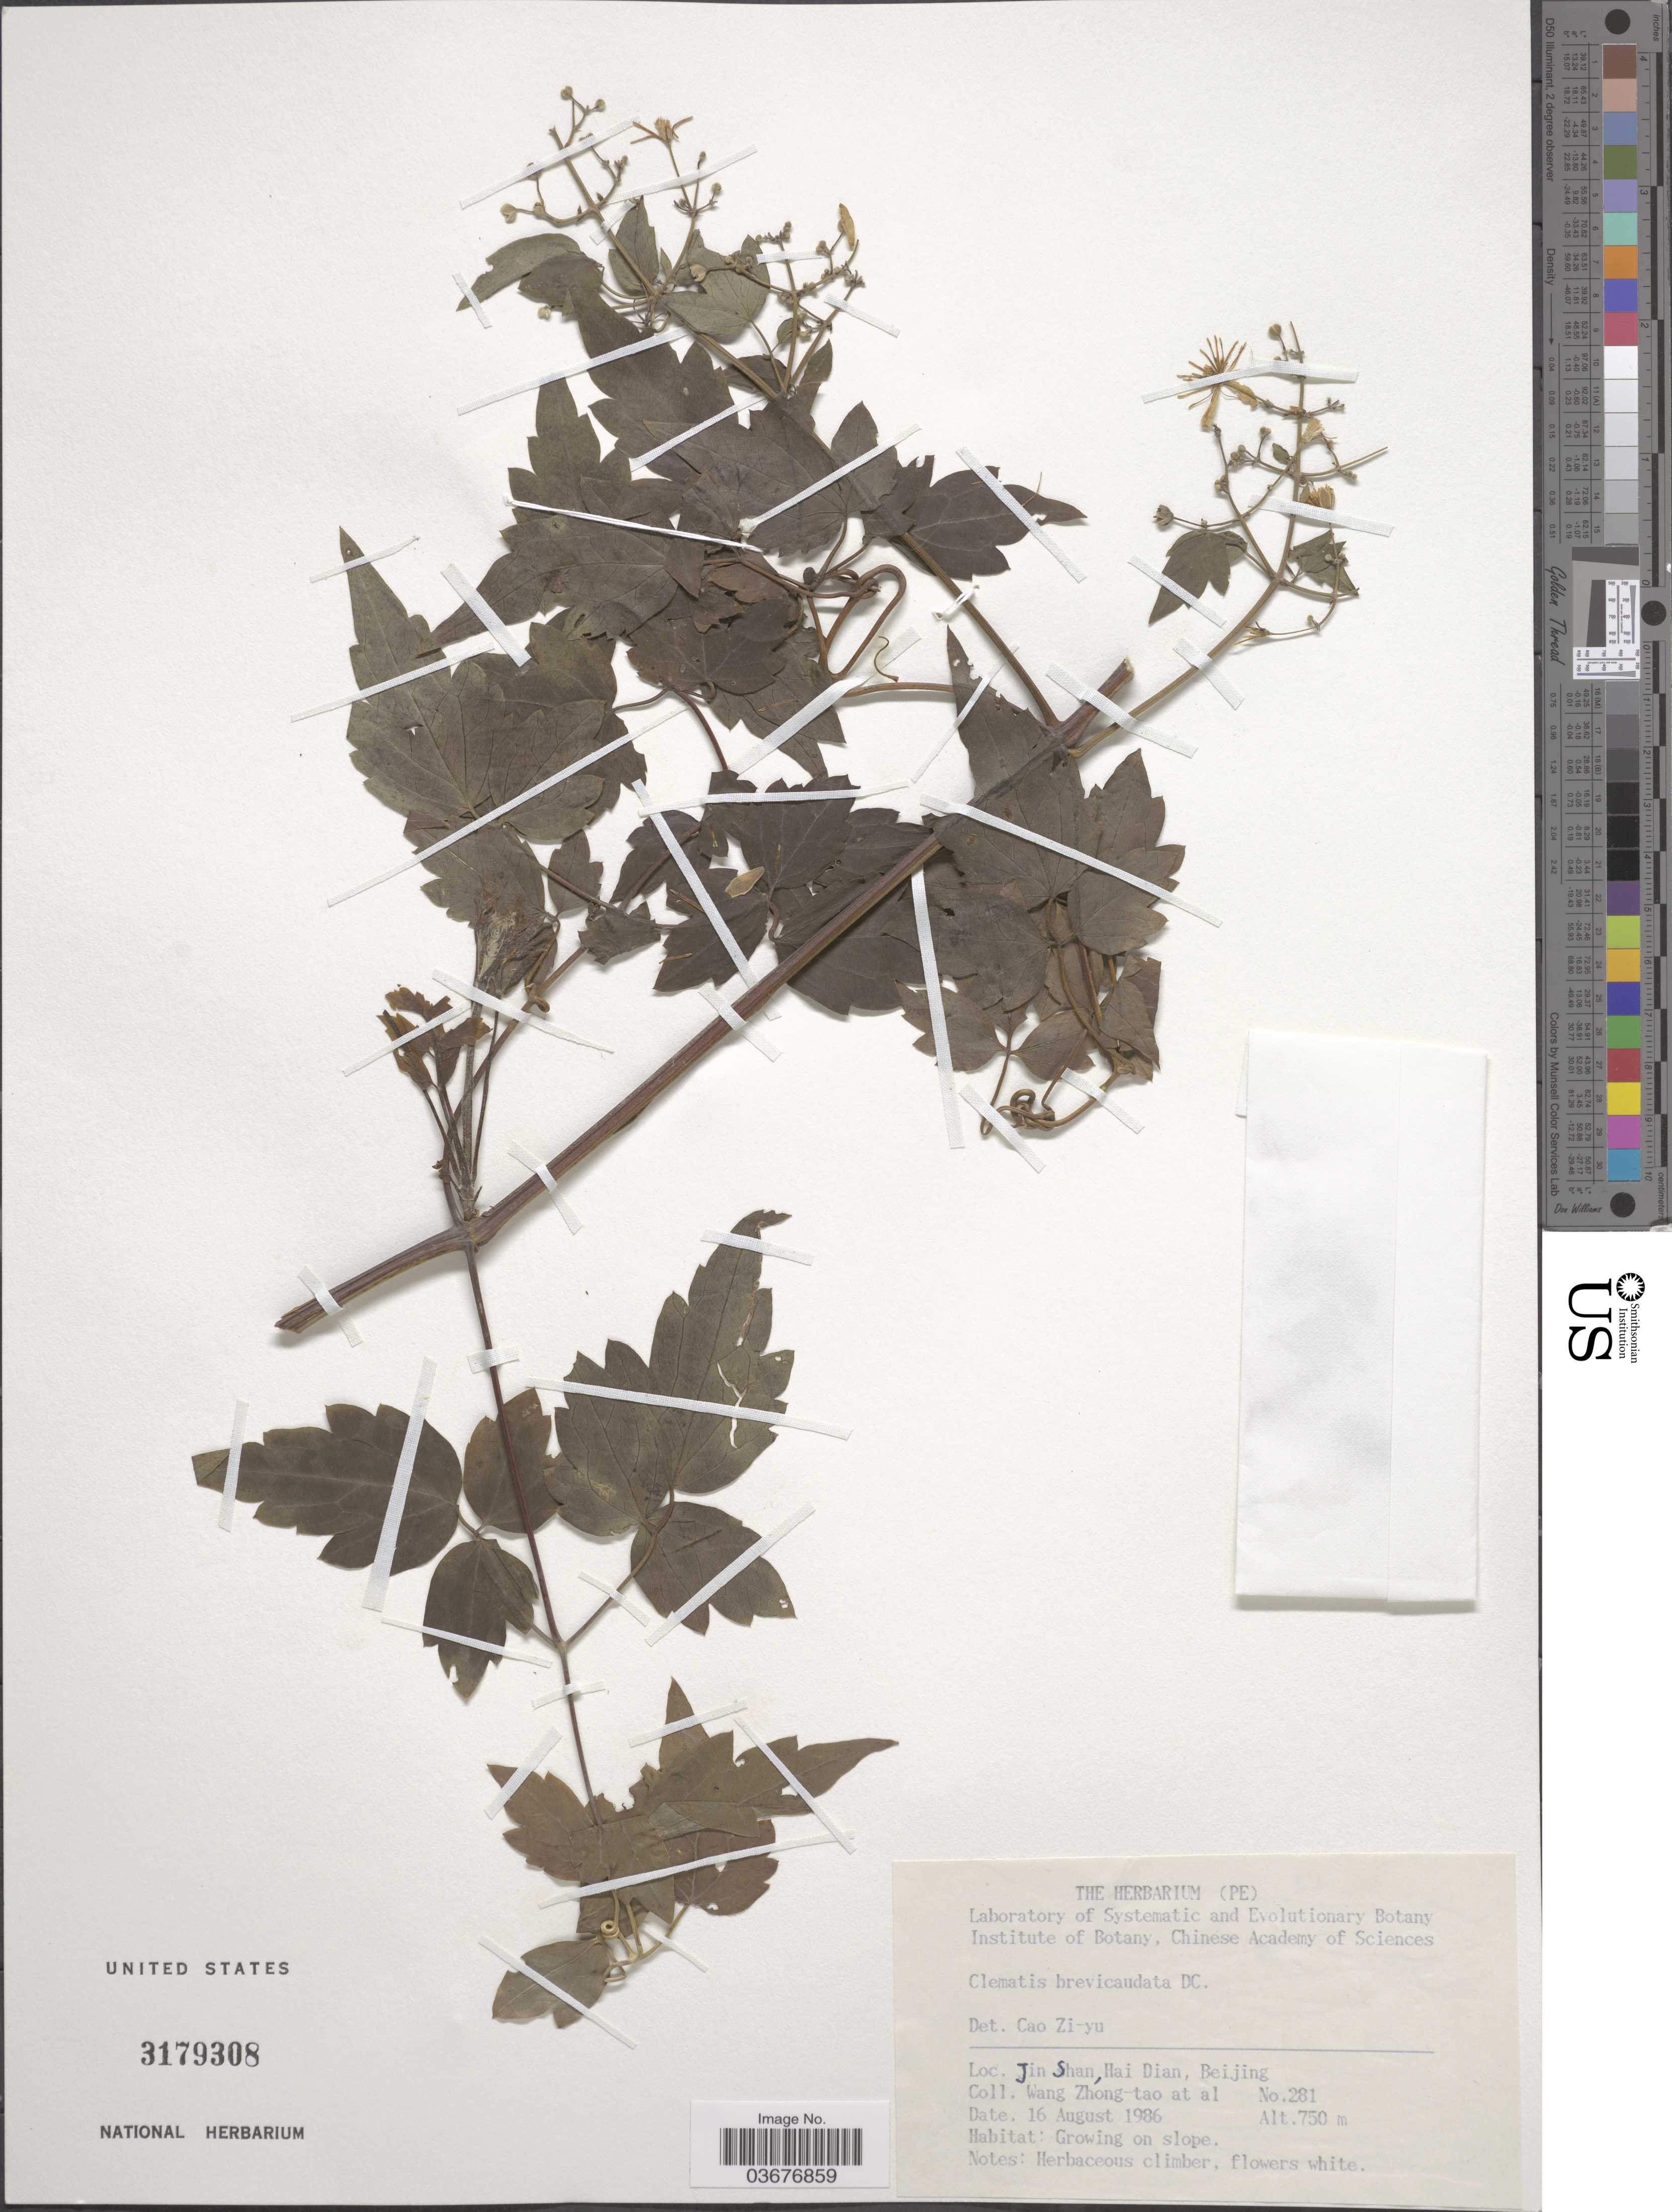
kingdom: Plantae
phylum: Tracheophyta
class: Magnoliopsida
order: Ranunculales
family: Ranunculaceae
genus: Clematis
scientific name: Clematis brevicaudata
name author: DC.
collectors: W. Zhong-Tao & et al.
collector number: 281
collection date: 1986-08-16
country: China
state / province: Beijing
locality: Jin Shan, Hai Dian, Beijing.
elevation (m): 750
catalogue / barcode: US 3179308